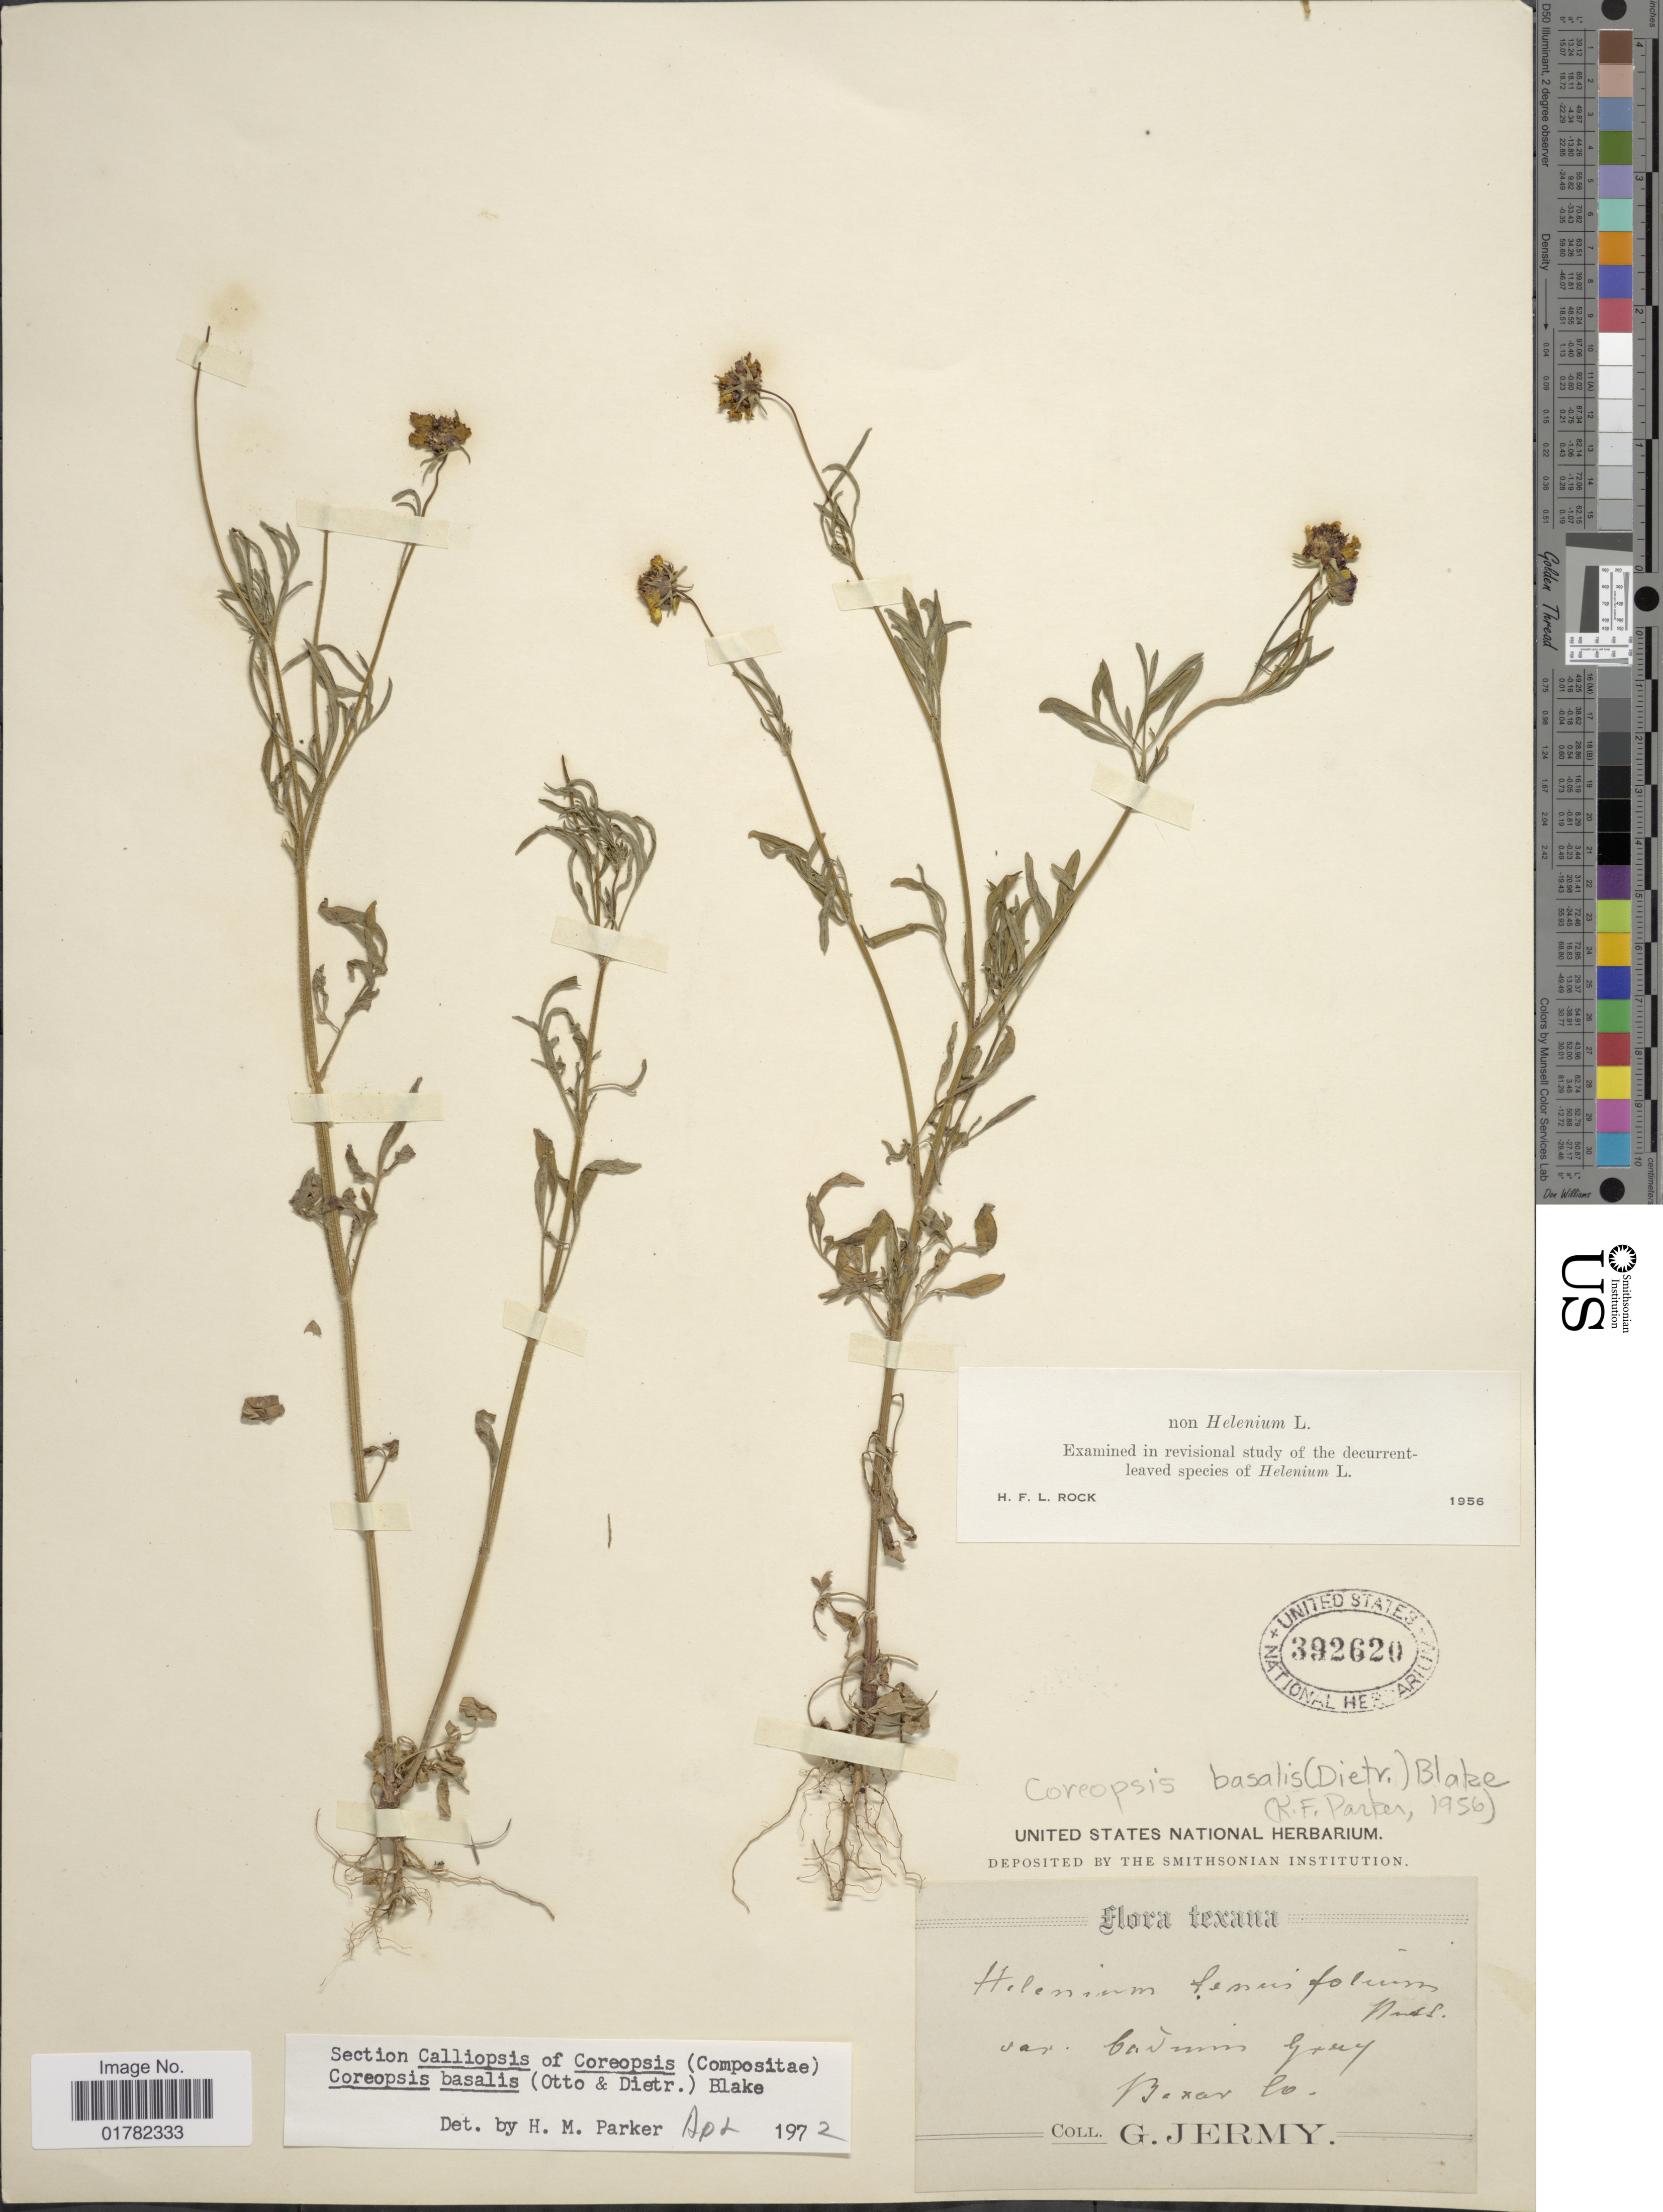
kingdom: Plantae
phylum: Tracheophyta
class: Magnoliopsida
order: Asterales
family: Asteraceae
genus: Coreopsis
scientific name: Coreopsis basalis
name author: S.F. Blake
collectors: G. Jermy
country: United States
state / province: Texas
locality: Texas Co.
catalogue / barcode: US 392620